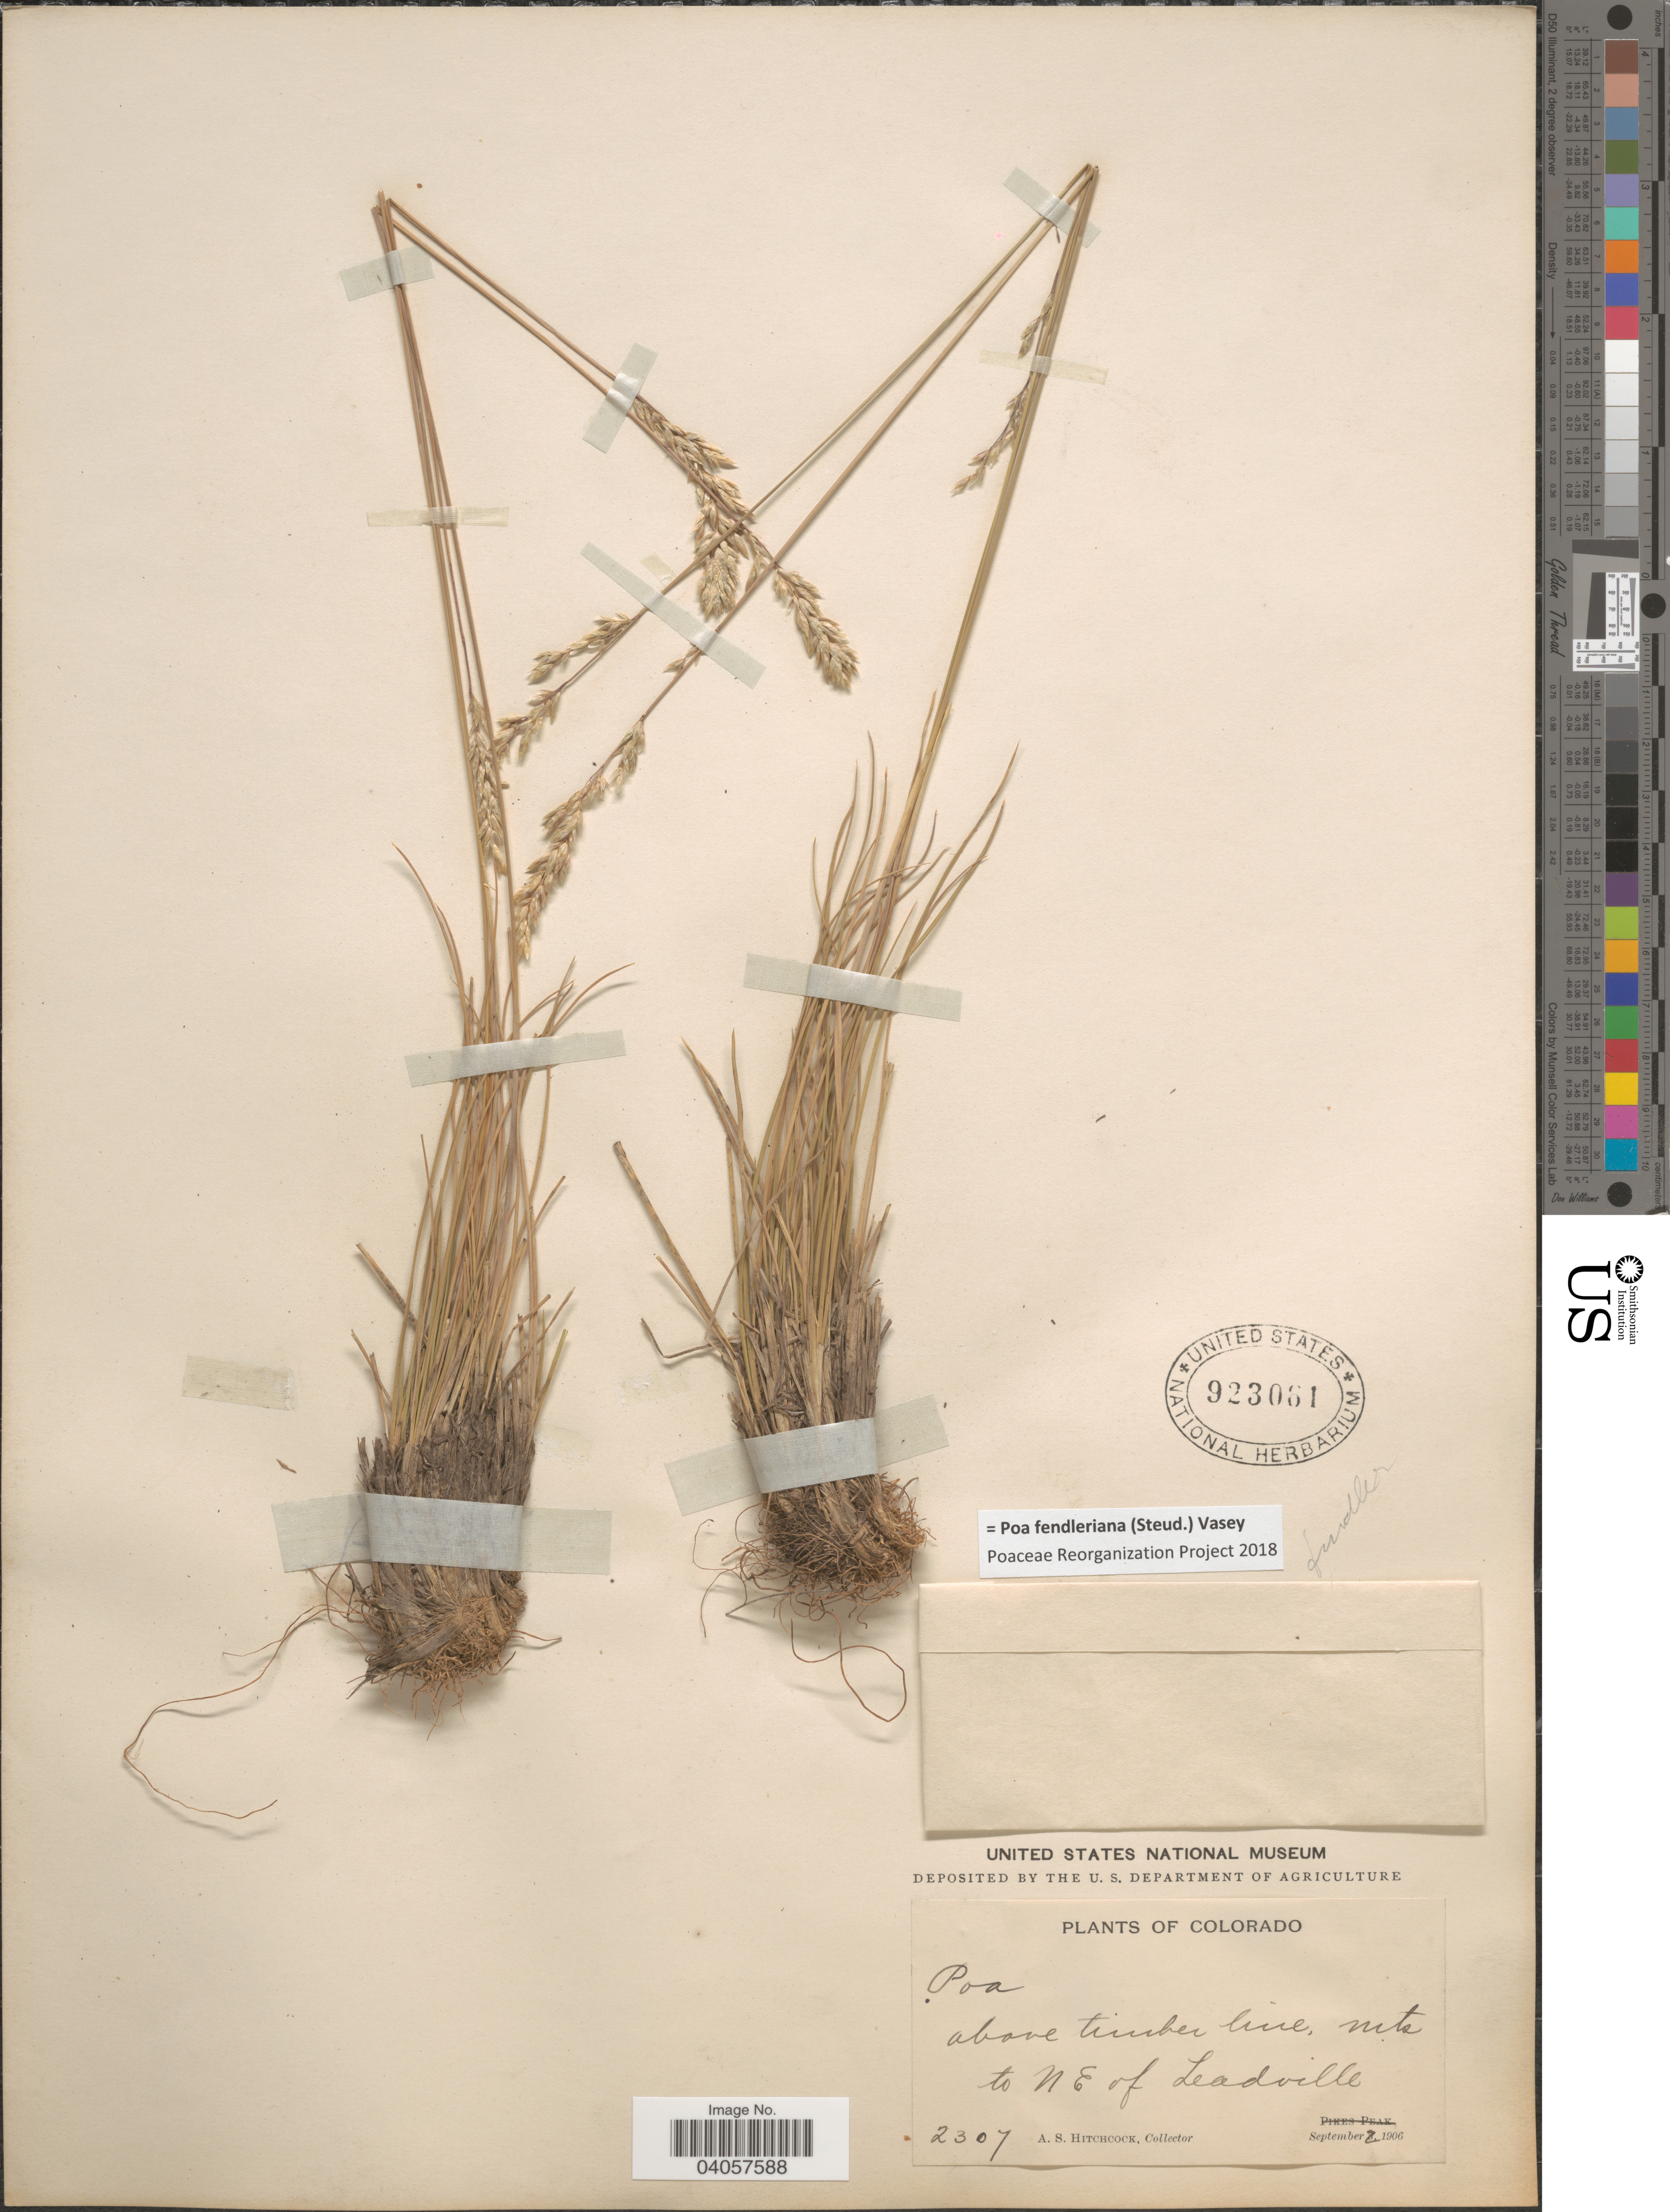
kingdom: Plantae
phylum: Tracheophyta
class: Liliopsida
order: Poales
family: Poaceae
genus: Poa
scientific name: Poa fendleriana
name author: (Steud.) Vasey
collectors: A. S. Hitchcock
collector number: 2307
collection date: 1906-09-02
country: United States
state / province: Colorado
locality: Above timber line, mts to NE of Leadville.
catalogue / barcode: US 923061